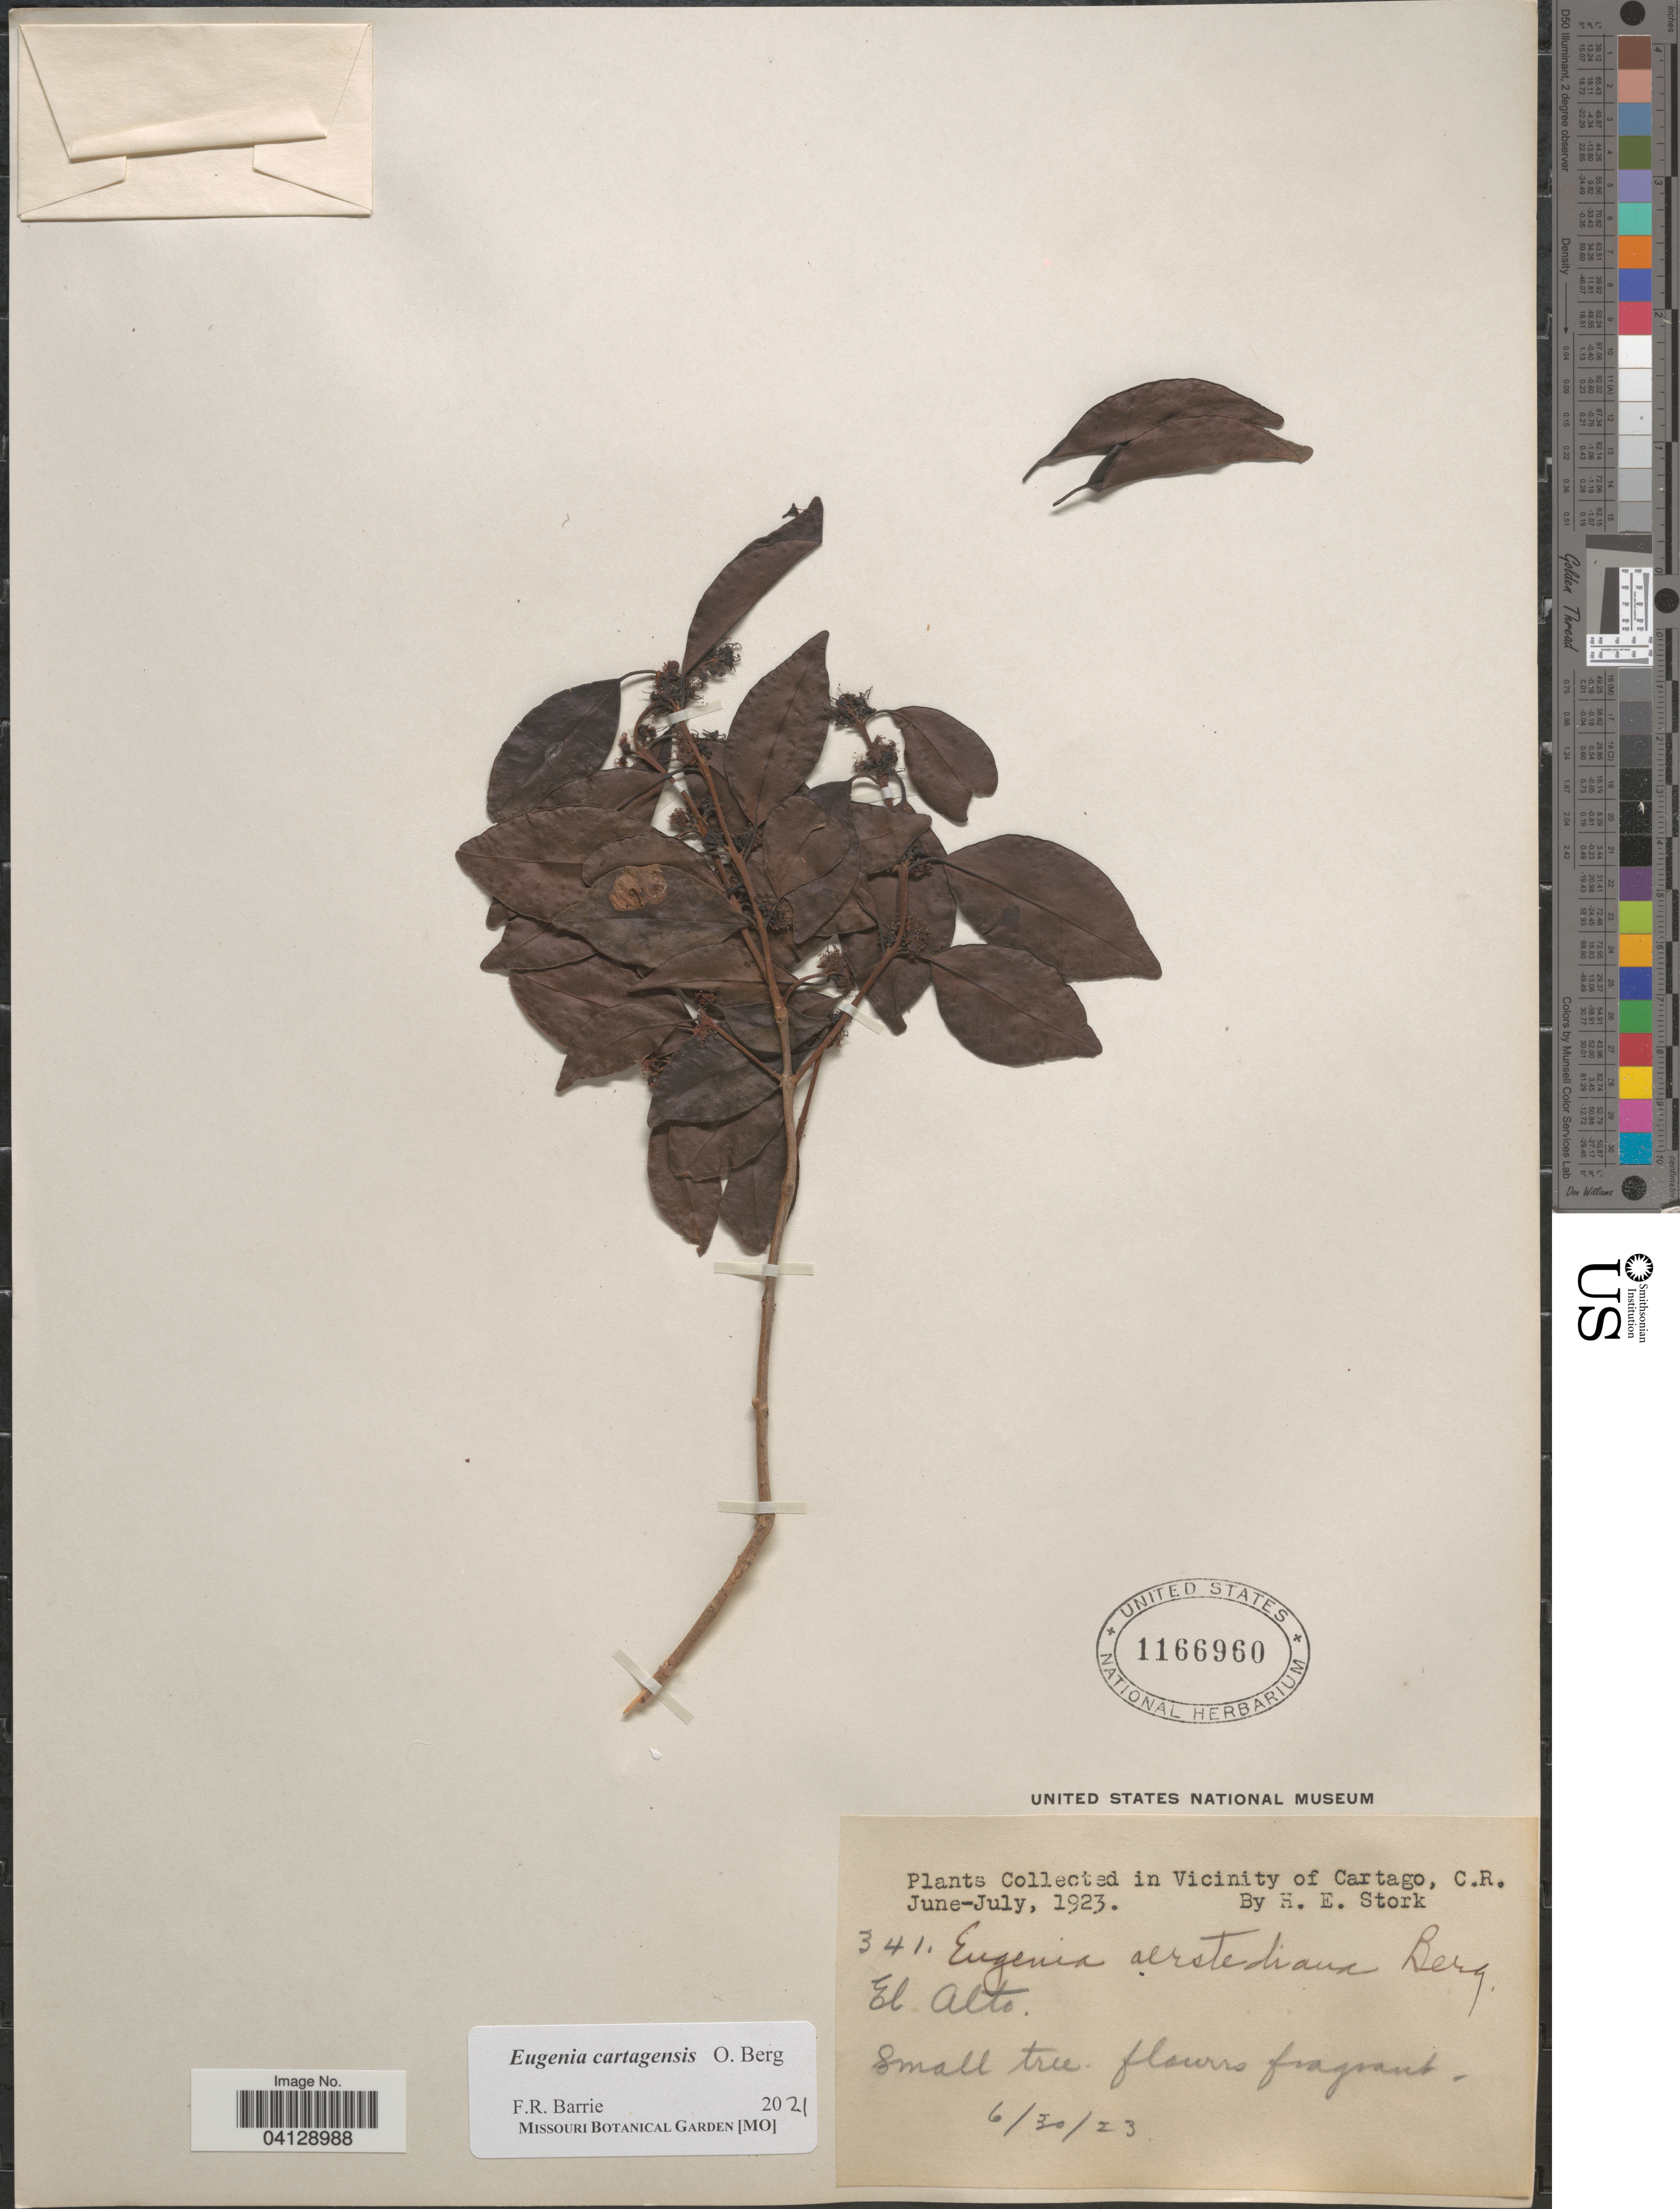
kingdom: Plantae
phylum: Tracheophyta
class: Magnoliopsida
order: Myrtales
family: Myrtaceae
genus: Eugenia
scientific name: Eugenia cartagensis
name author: O. Berg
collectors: H. E. Stork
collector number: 341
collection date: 1923-06-30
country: Costa Rica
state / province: Cartago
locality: In Vicinity of Cartago. El Alto.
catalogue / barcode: US 1166960